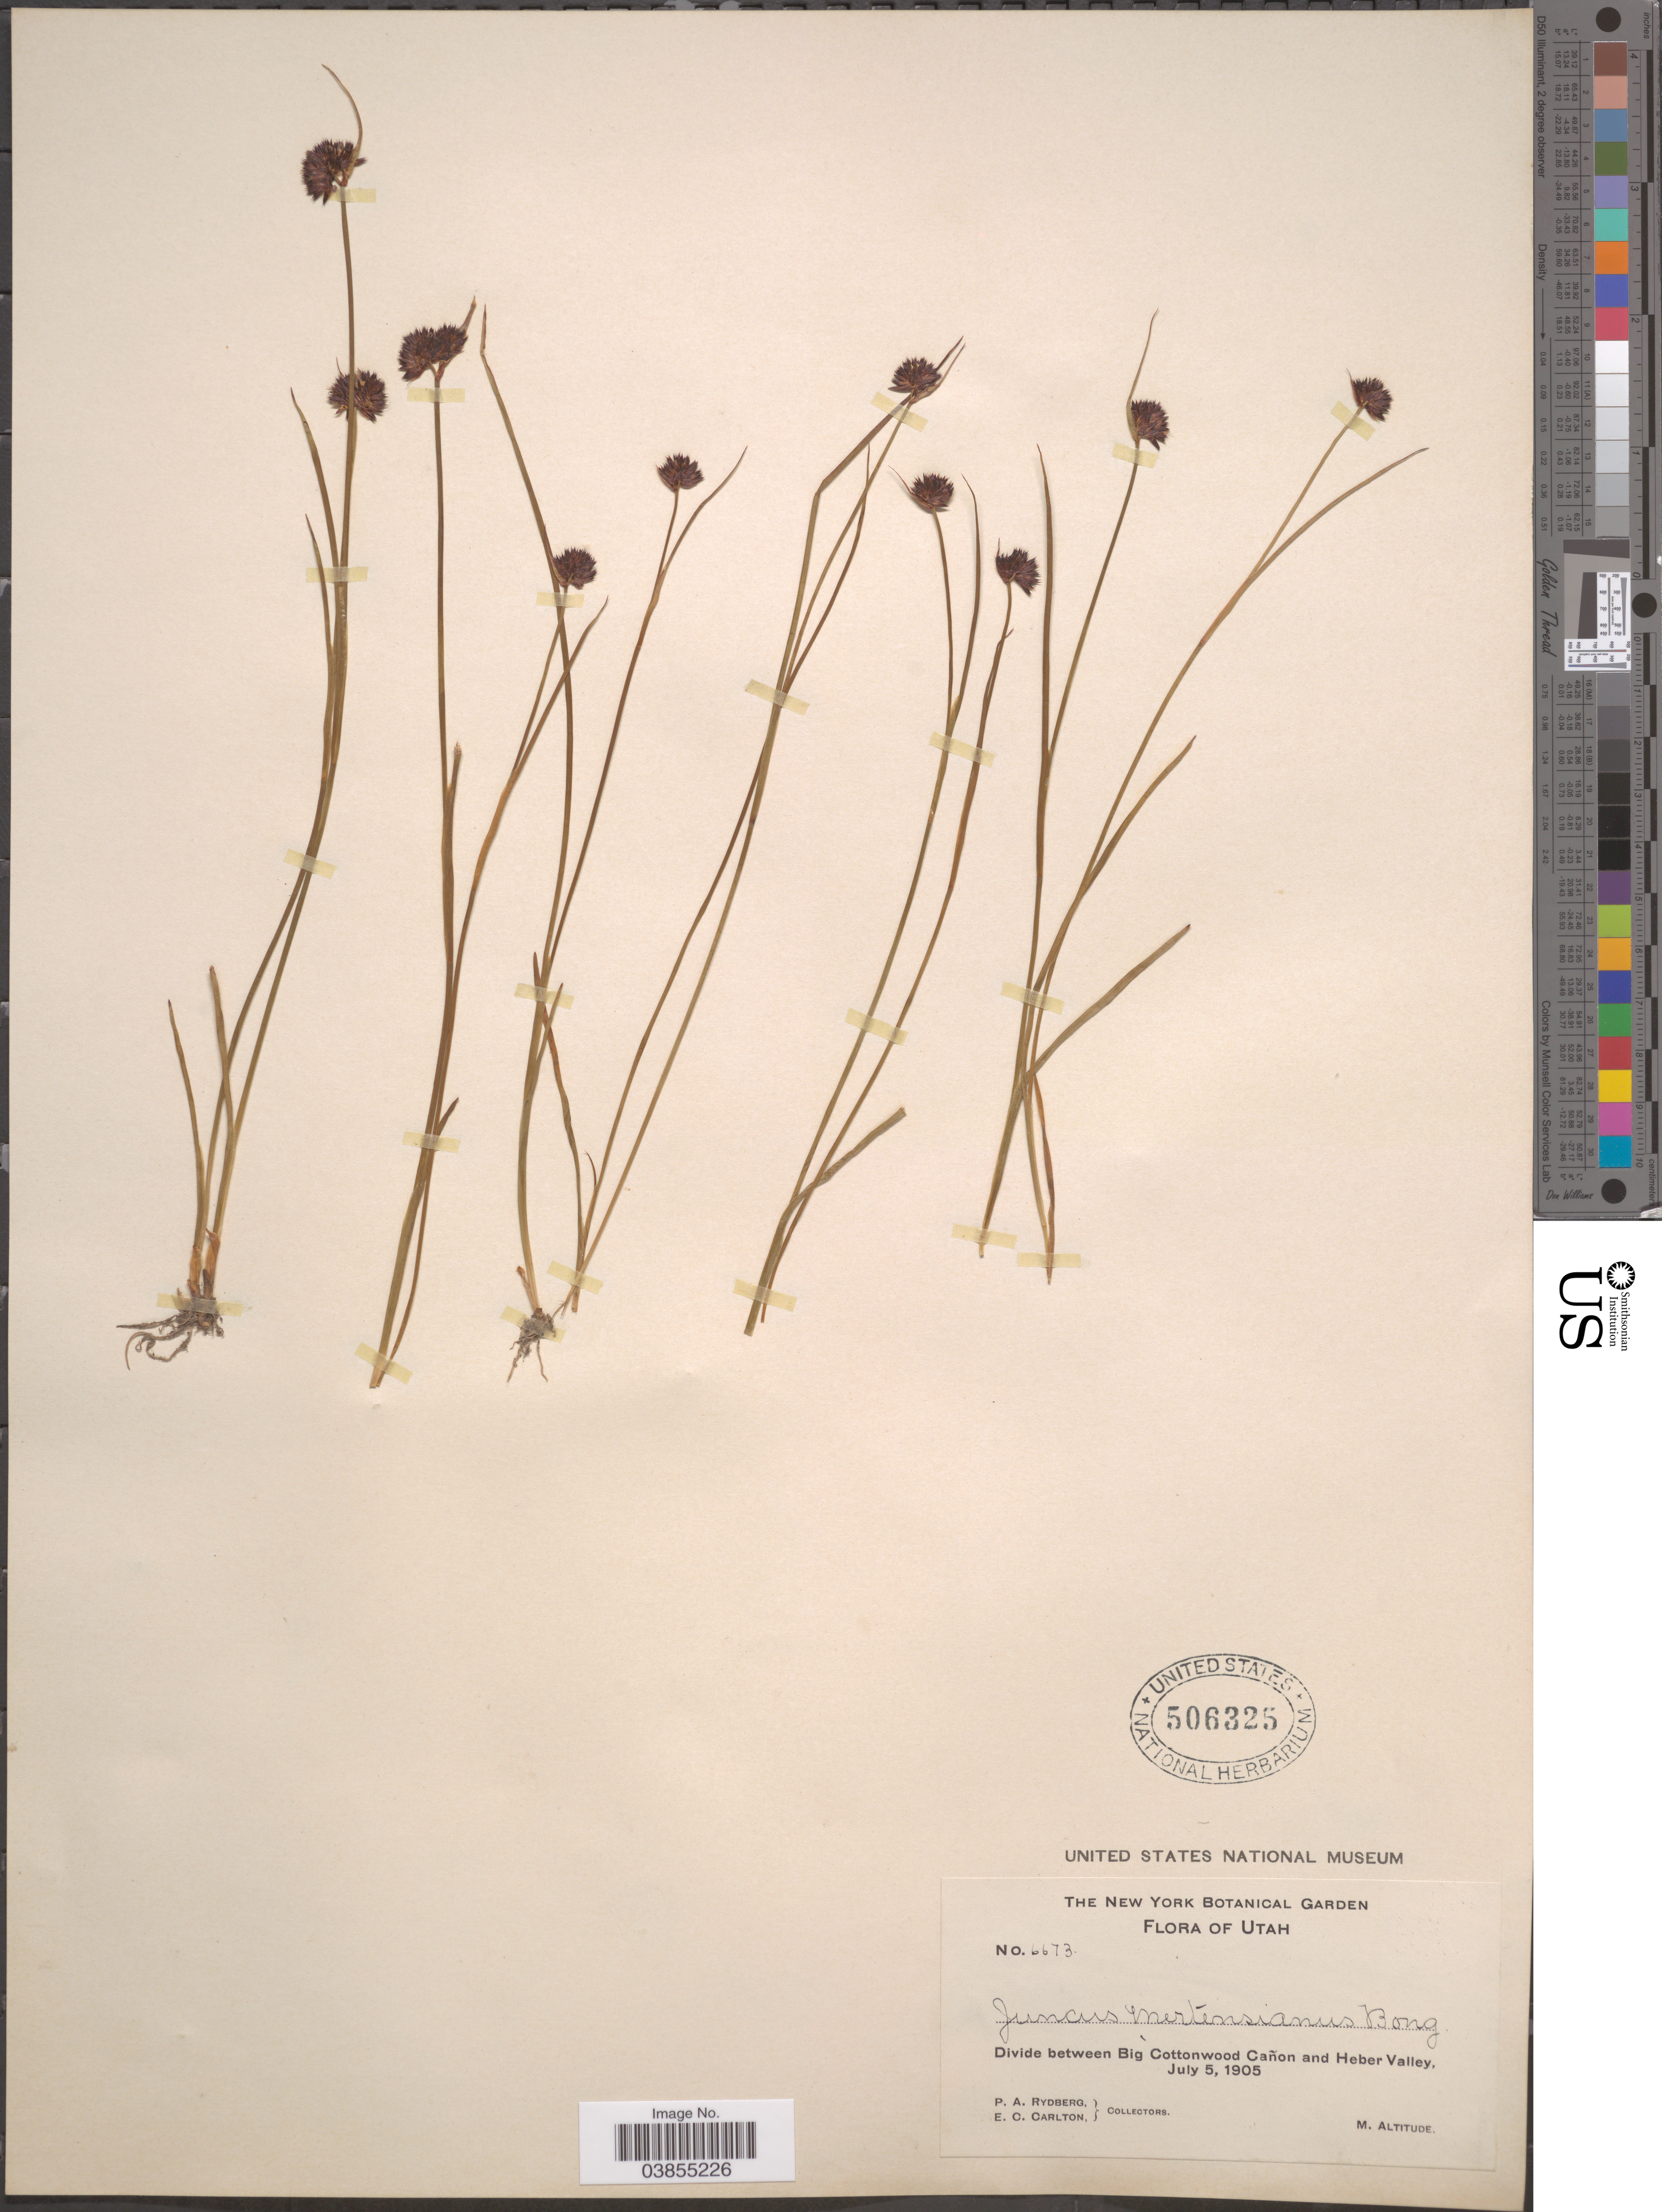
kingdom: Plantae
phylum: Tracheophyta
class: Liliopsida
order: Poales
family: Juncaceae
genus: Juncus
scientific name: Juncus mertensianus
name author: Bong.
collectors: P. A. Rydberg & E. Carlton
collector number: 6673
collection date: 1905-07-05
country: United States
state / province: Utah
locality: Divide between Big Cottonwood Cañon and Heber Valley.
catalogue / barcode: US 506325